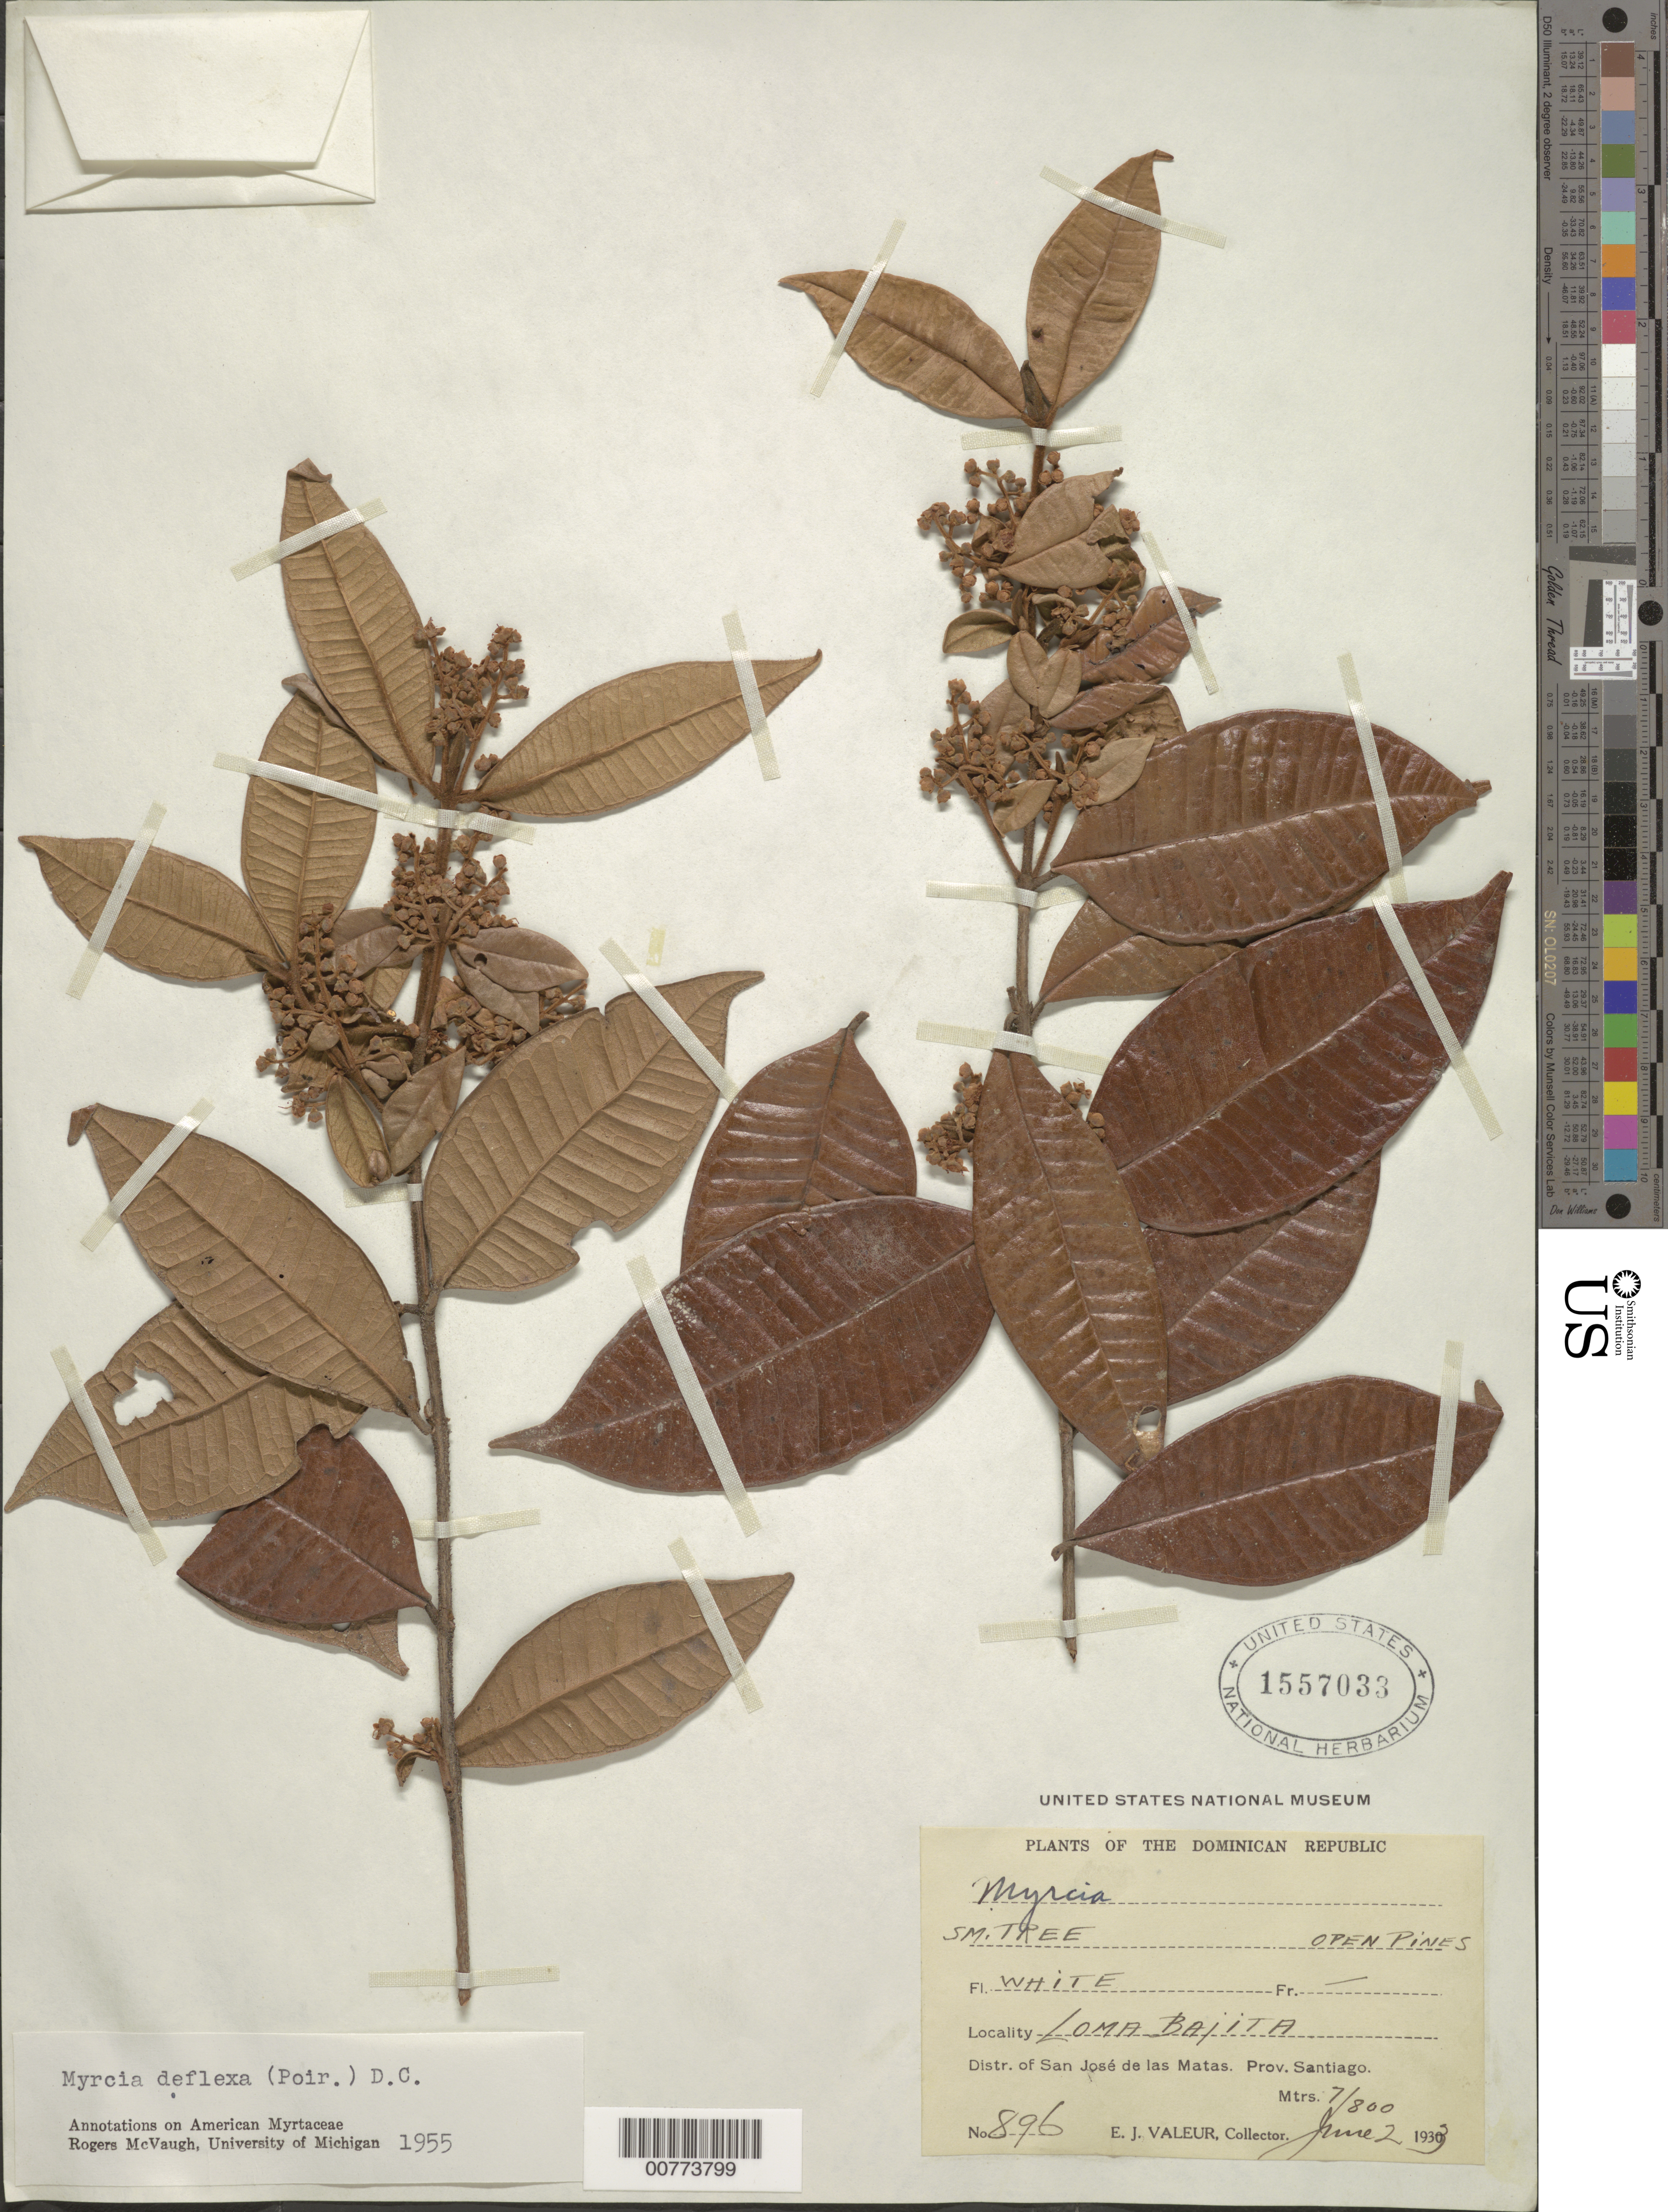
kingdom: Plantae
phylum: Tracheophyta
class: Magnoliopsida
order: Myrtales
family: Myrtaceae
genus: Myrcia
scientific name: Myrcia deflexa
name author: (Poir.) DC.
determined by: McVaugh, R.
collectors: E. Valeur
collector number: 896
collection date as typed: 02 Jun 1930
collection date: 1930-06-02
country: Dominican Republic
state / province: Santiago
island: Hispaniola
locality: Distr. of San José de las Matas, Loma Bajita.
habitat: Open pines.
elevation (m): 700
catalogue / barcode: US 1557033